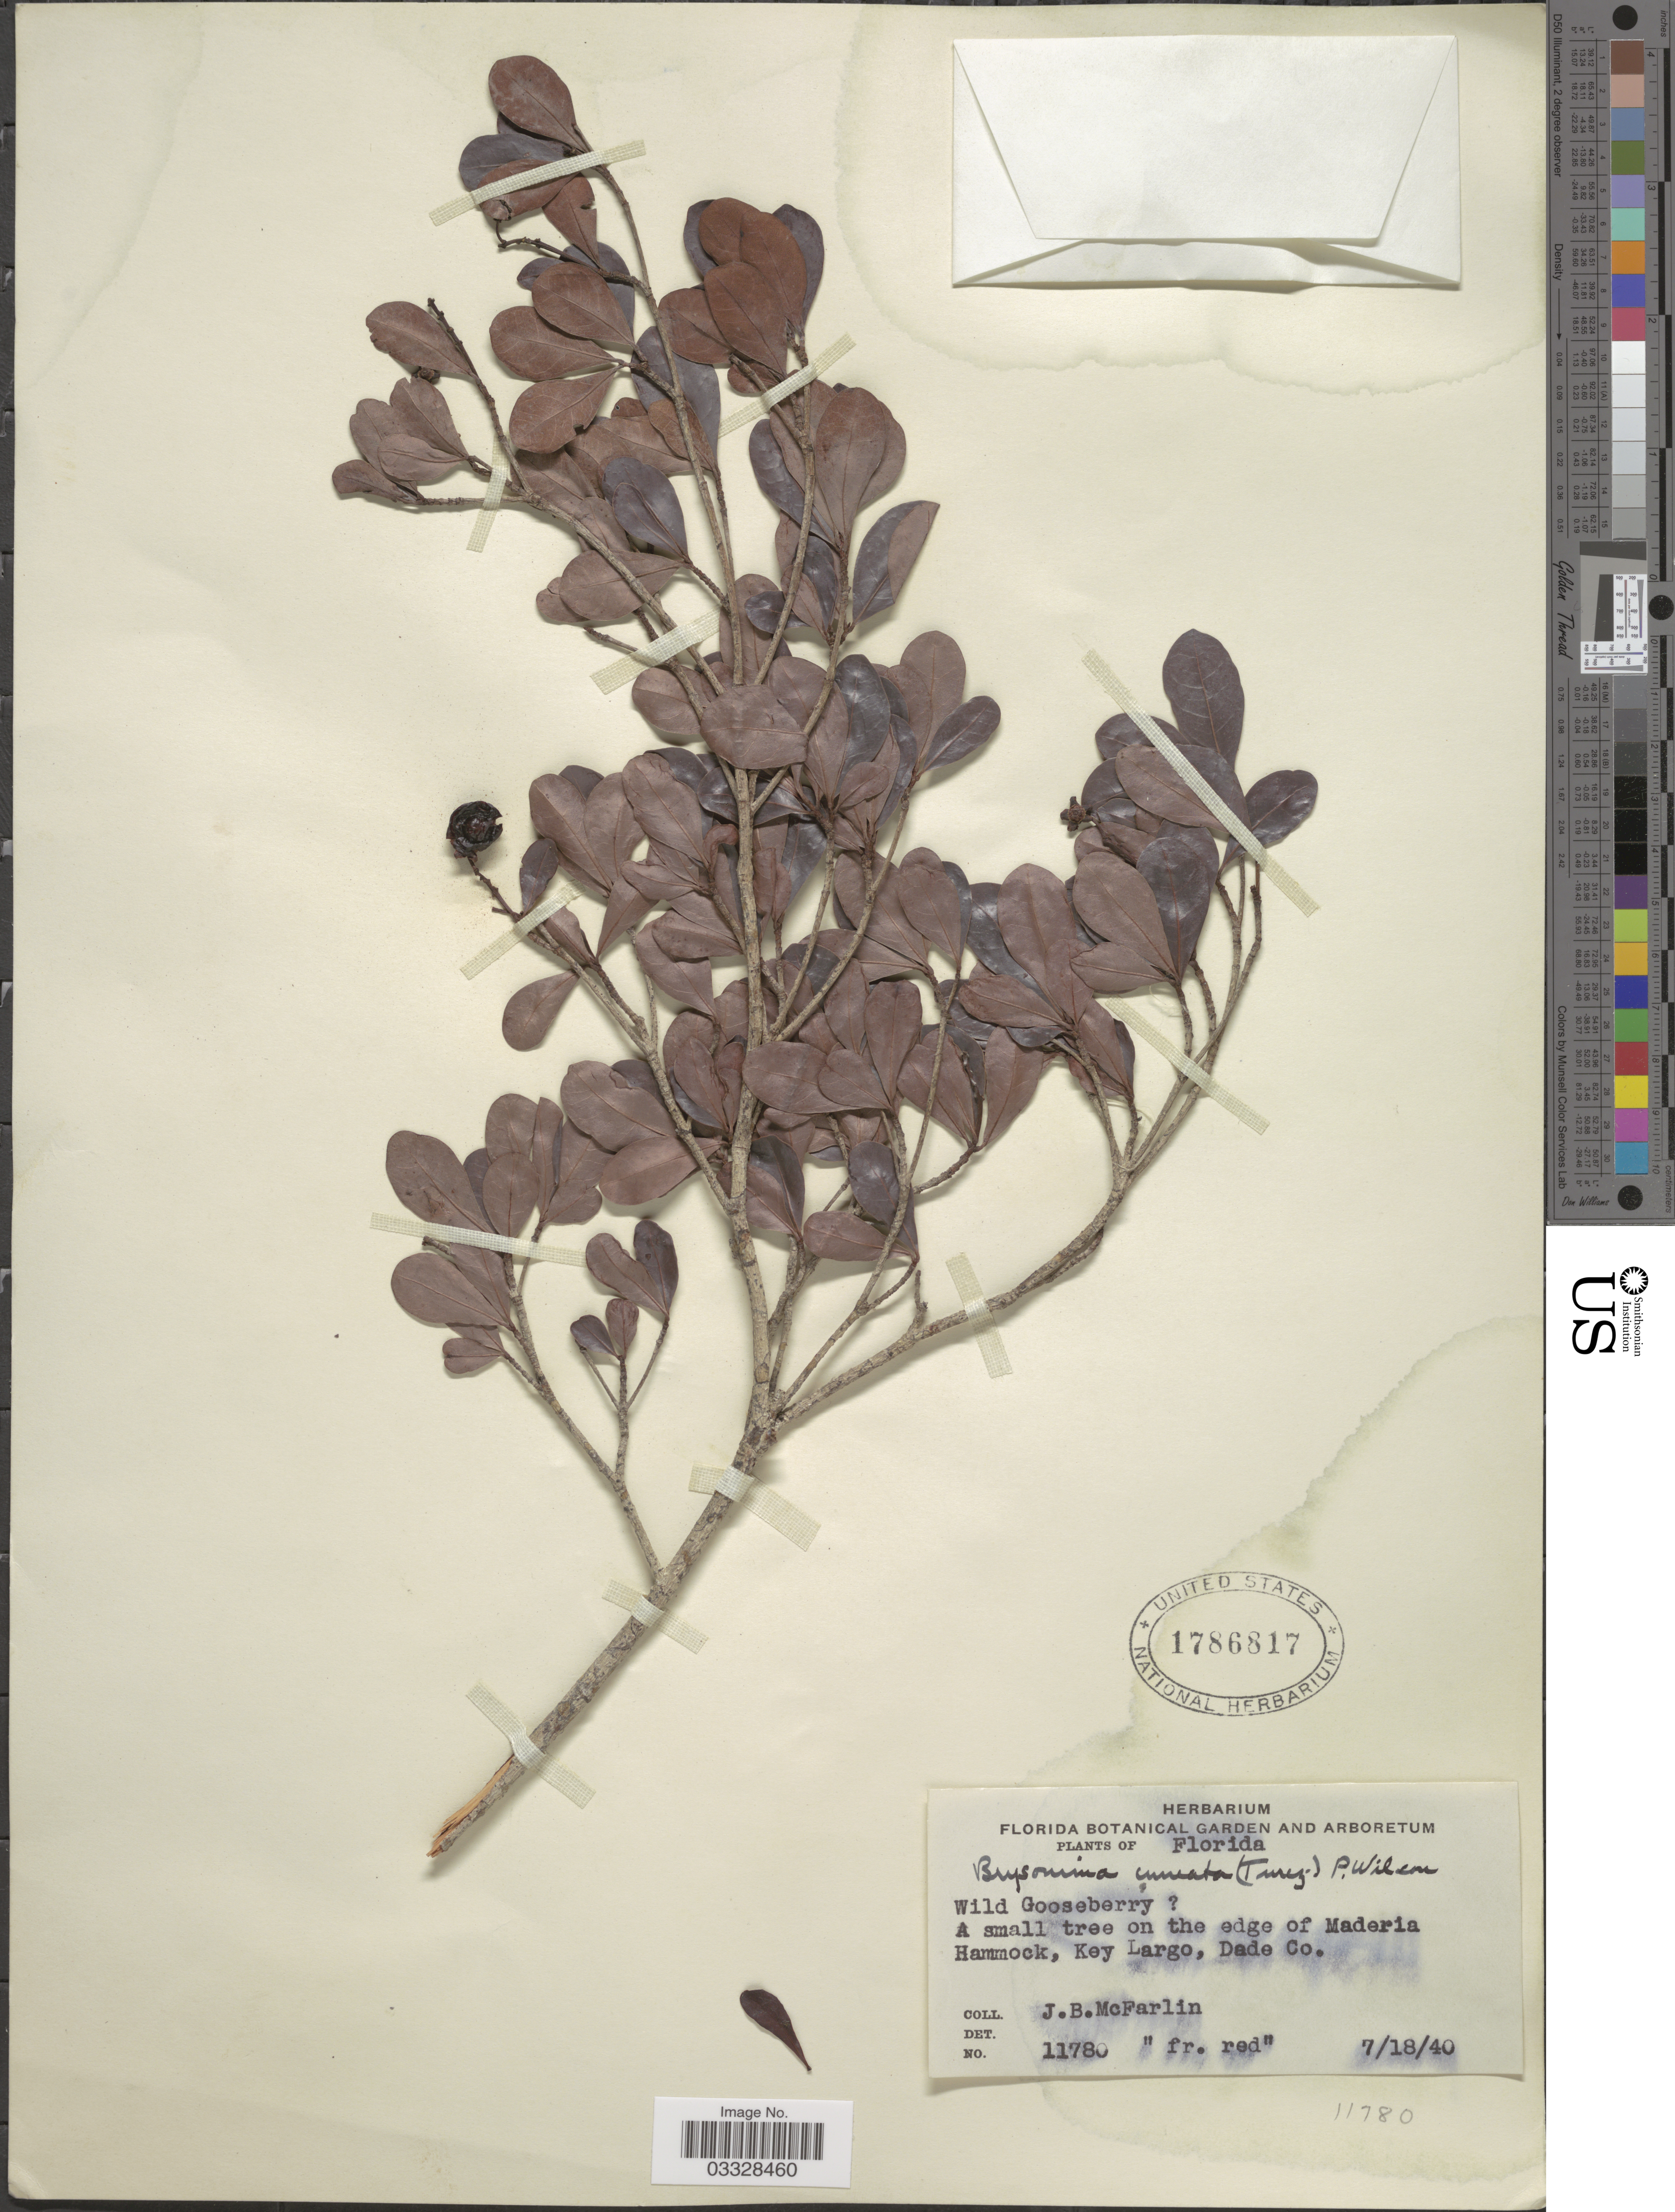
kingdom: Plantae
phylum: Tracheophyta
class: Magnoliopsida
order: Malpighiales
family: Malpighiaceae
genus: Byrsonima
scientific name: Byrsonima lucida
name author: (Mill.) DC.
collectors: J. McFarlin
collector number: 11780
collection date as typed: Transcribed d/m/y: 18/7/40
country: United States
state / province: Florida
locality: A small tree on the edge of Maderia Hammock, Key Largo, Dade Co.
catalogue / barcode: US 1786817